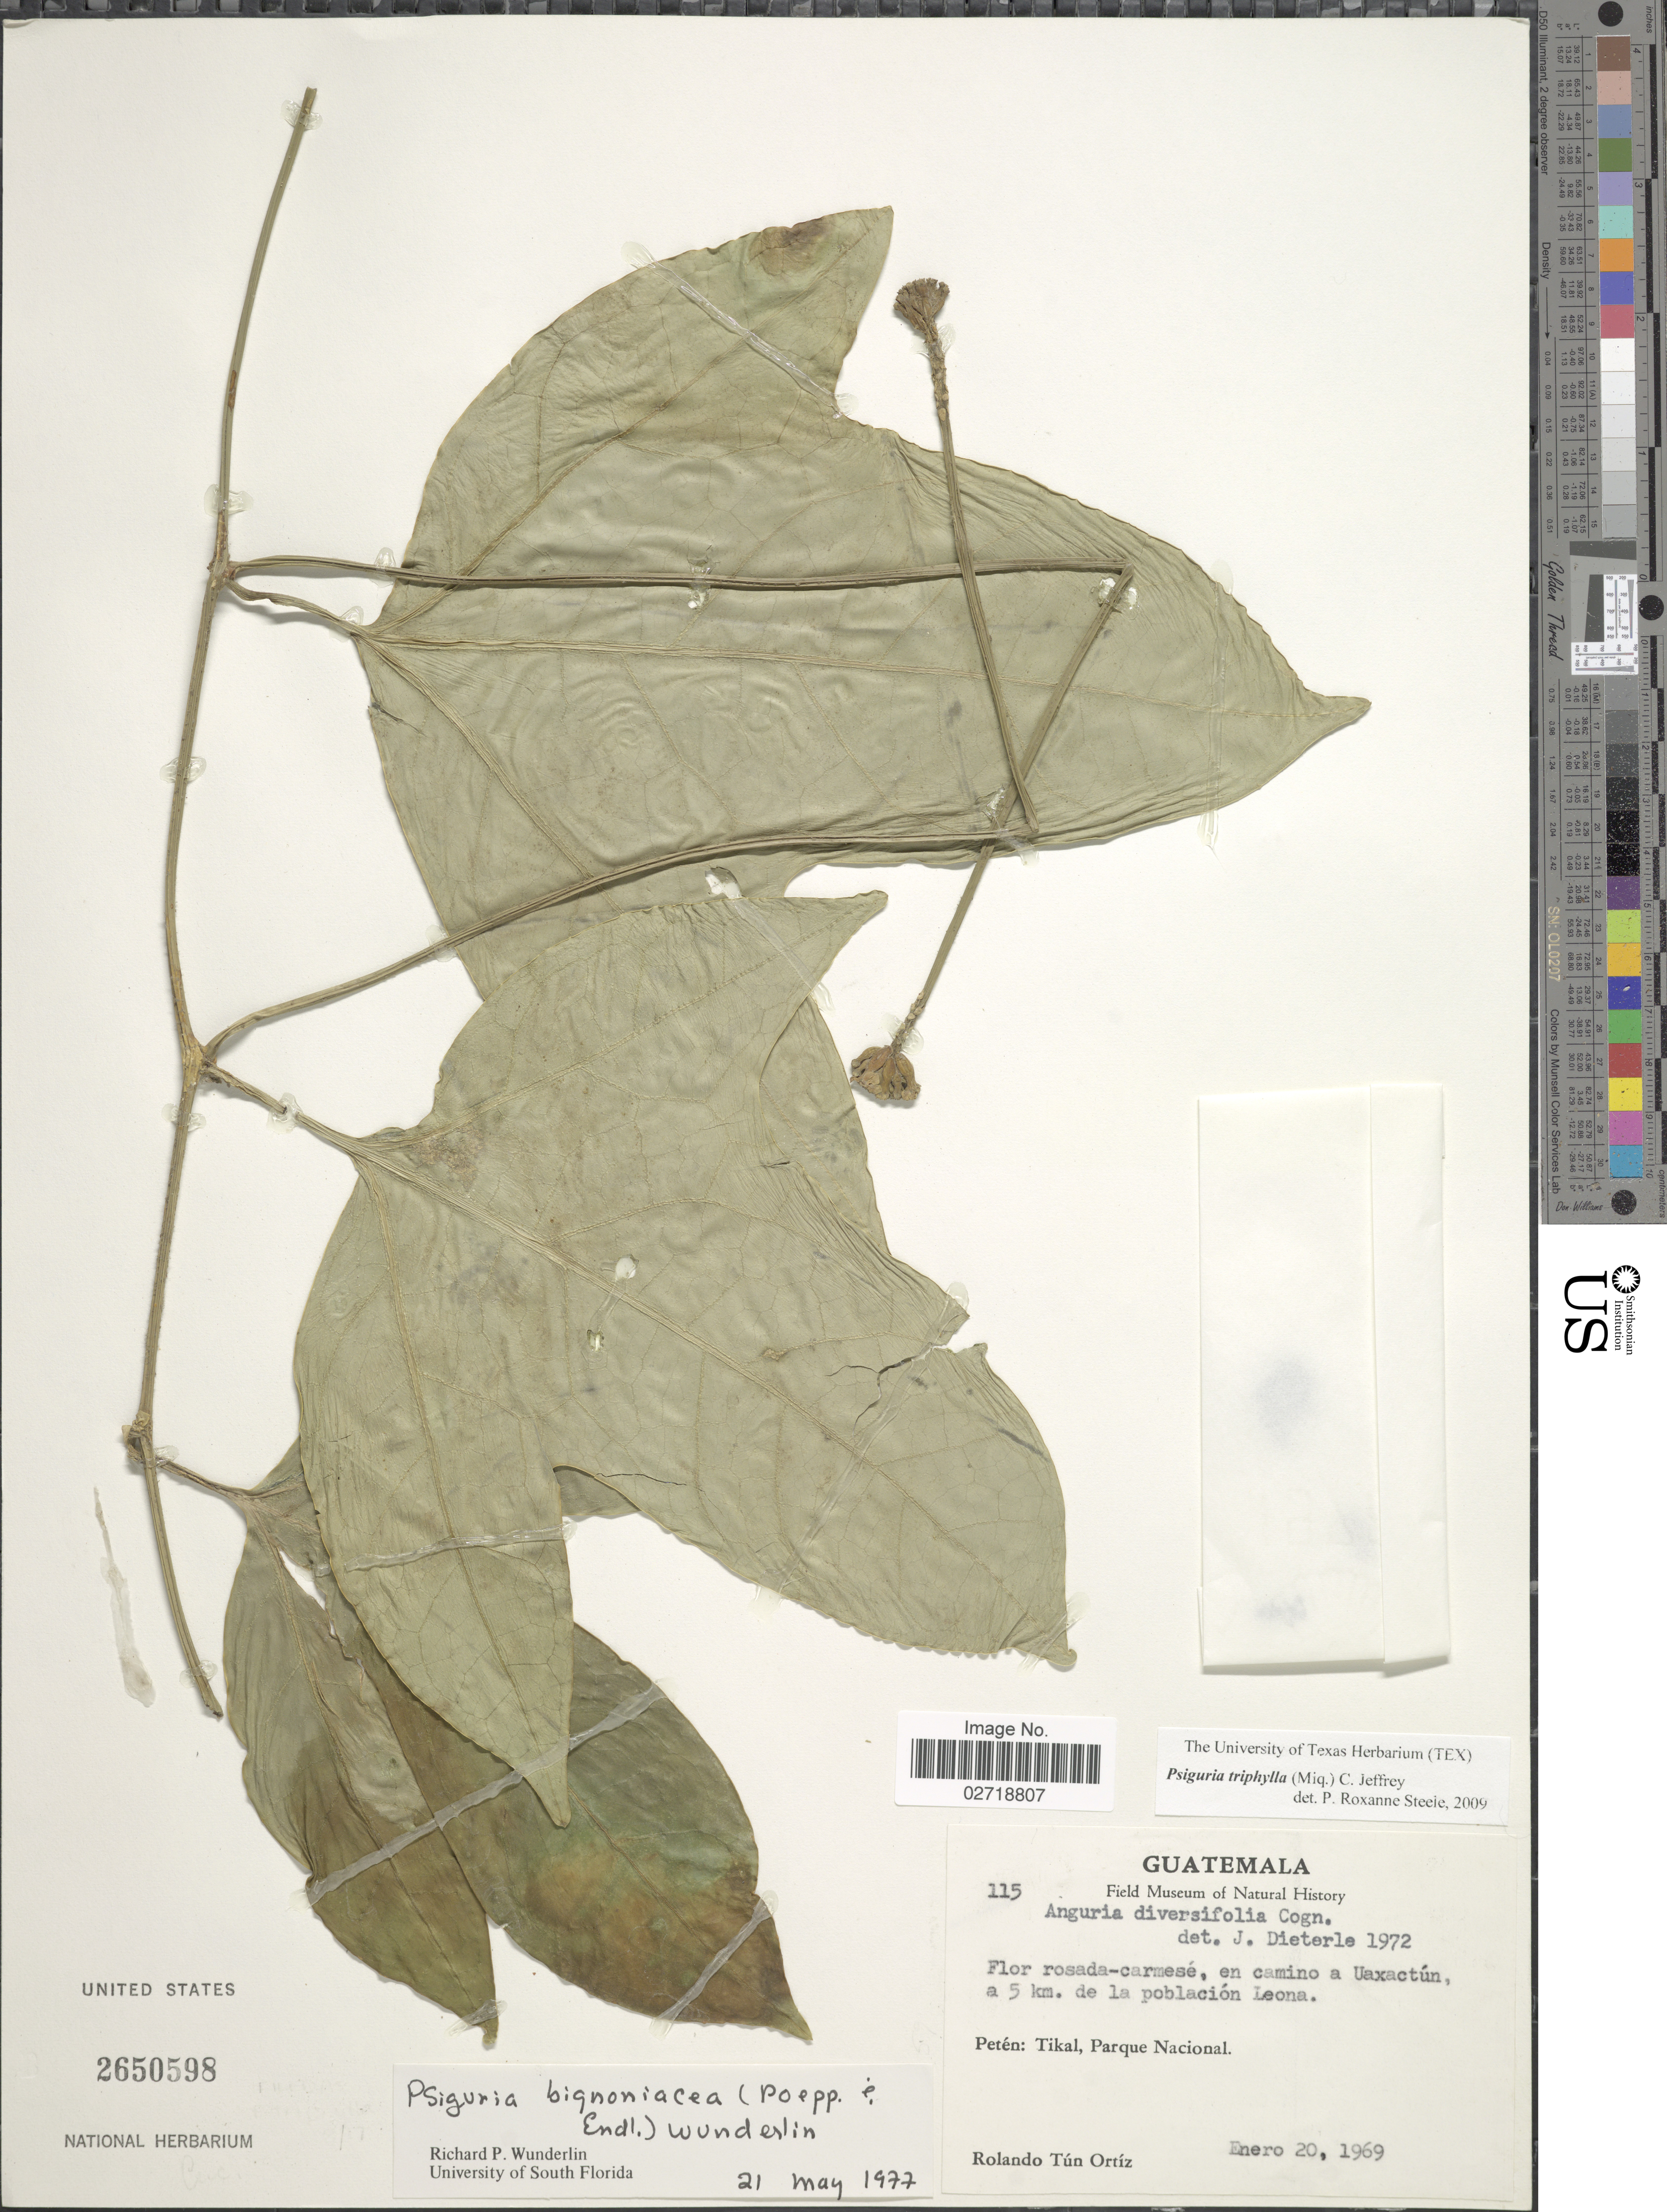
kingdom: Plantae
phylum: Tracheophyta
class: Magnoliopsida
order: Cucurbitales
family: Cucurbitaceae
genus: Psiguria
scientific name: Psiguria triphylla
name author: (Miq.) C. Jeffrey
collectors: R. T. Ortíz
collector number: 115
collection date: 1969-01-20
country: Guatemala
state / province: El Petén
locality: Tikal, Parque Nacional. en camino a Uaxactun, a 5 km. de la poblacion Leona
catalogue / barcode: US 2650598